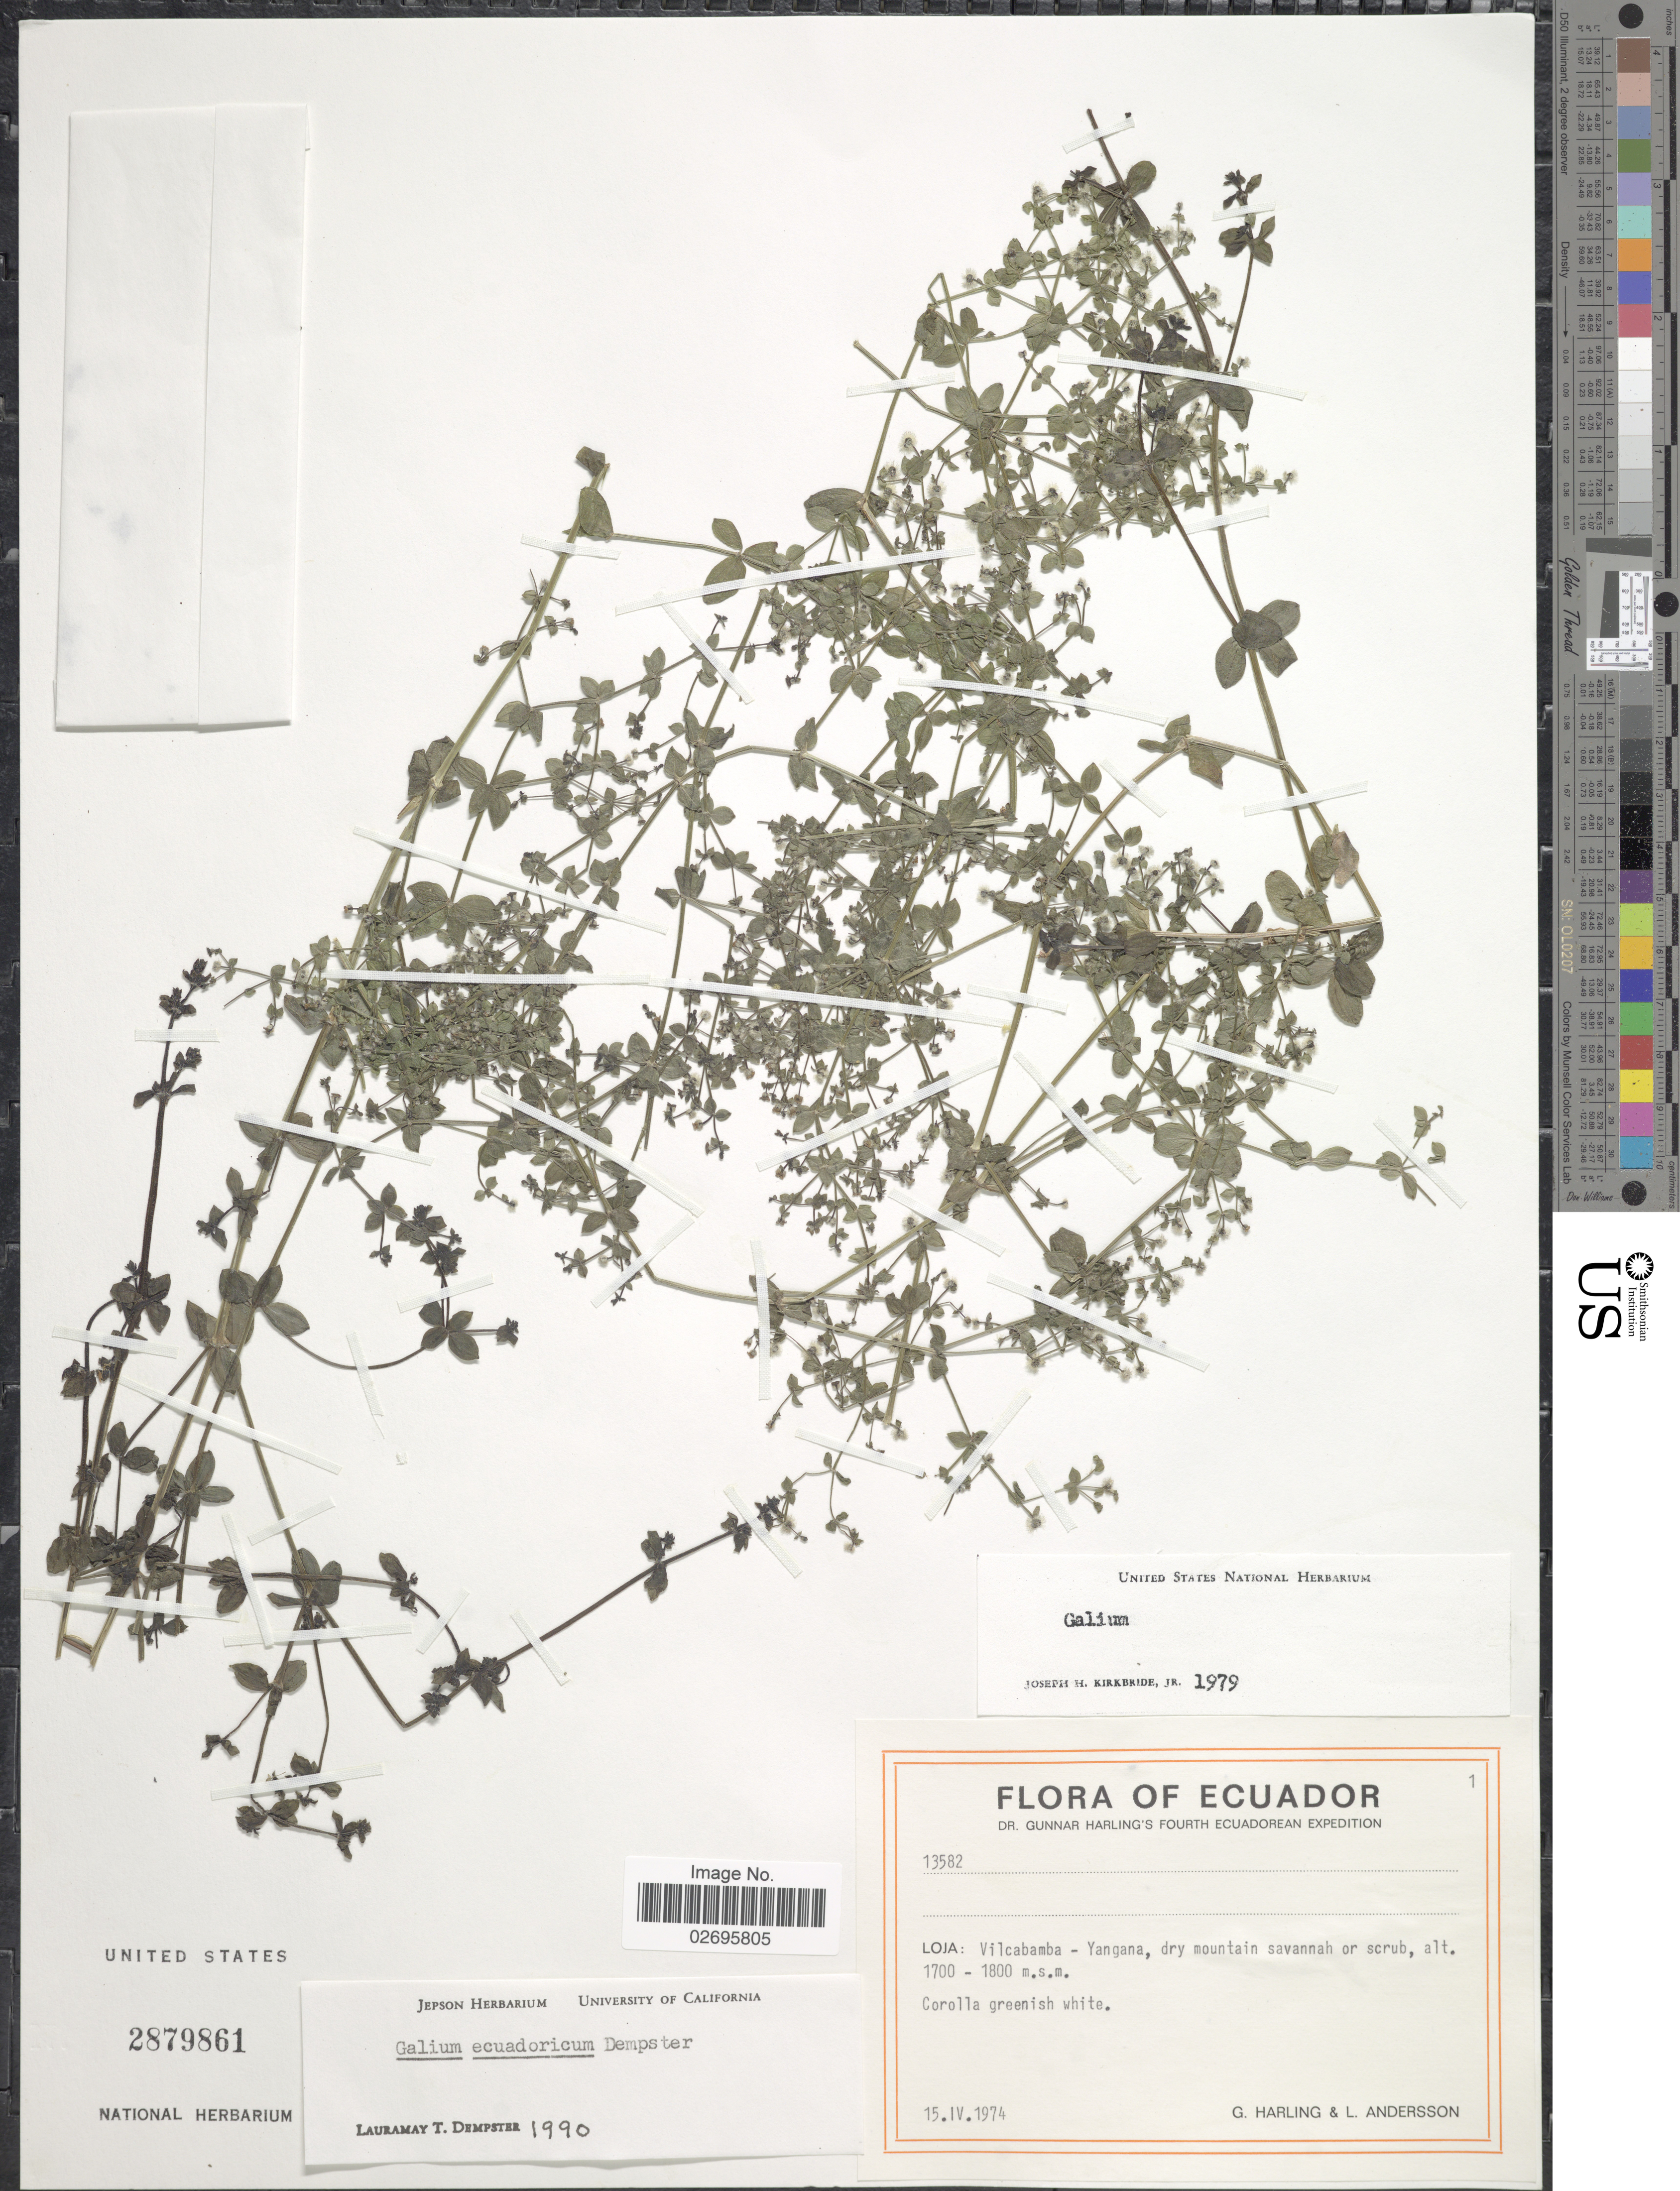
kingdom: Plantae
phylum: Tracheophyta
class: Magnoliopsida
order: Gentianales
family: Rubiaceae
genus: Galium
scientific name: Galium ecuadoricum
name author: Dempster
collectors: G. Harling & L. Andersson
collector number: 13582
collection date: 1974-04-15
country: Ecuador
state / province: Loja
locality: Loja: Vilcabamba - Yangana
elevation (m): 1700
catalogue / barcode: US 2879861